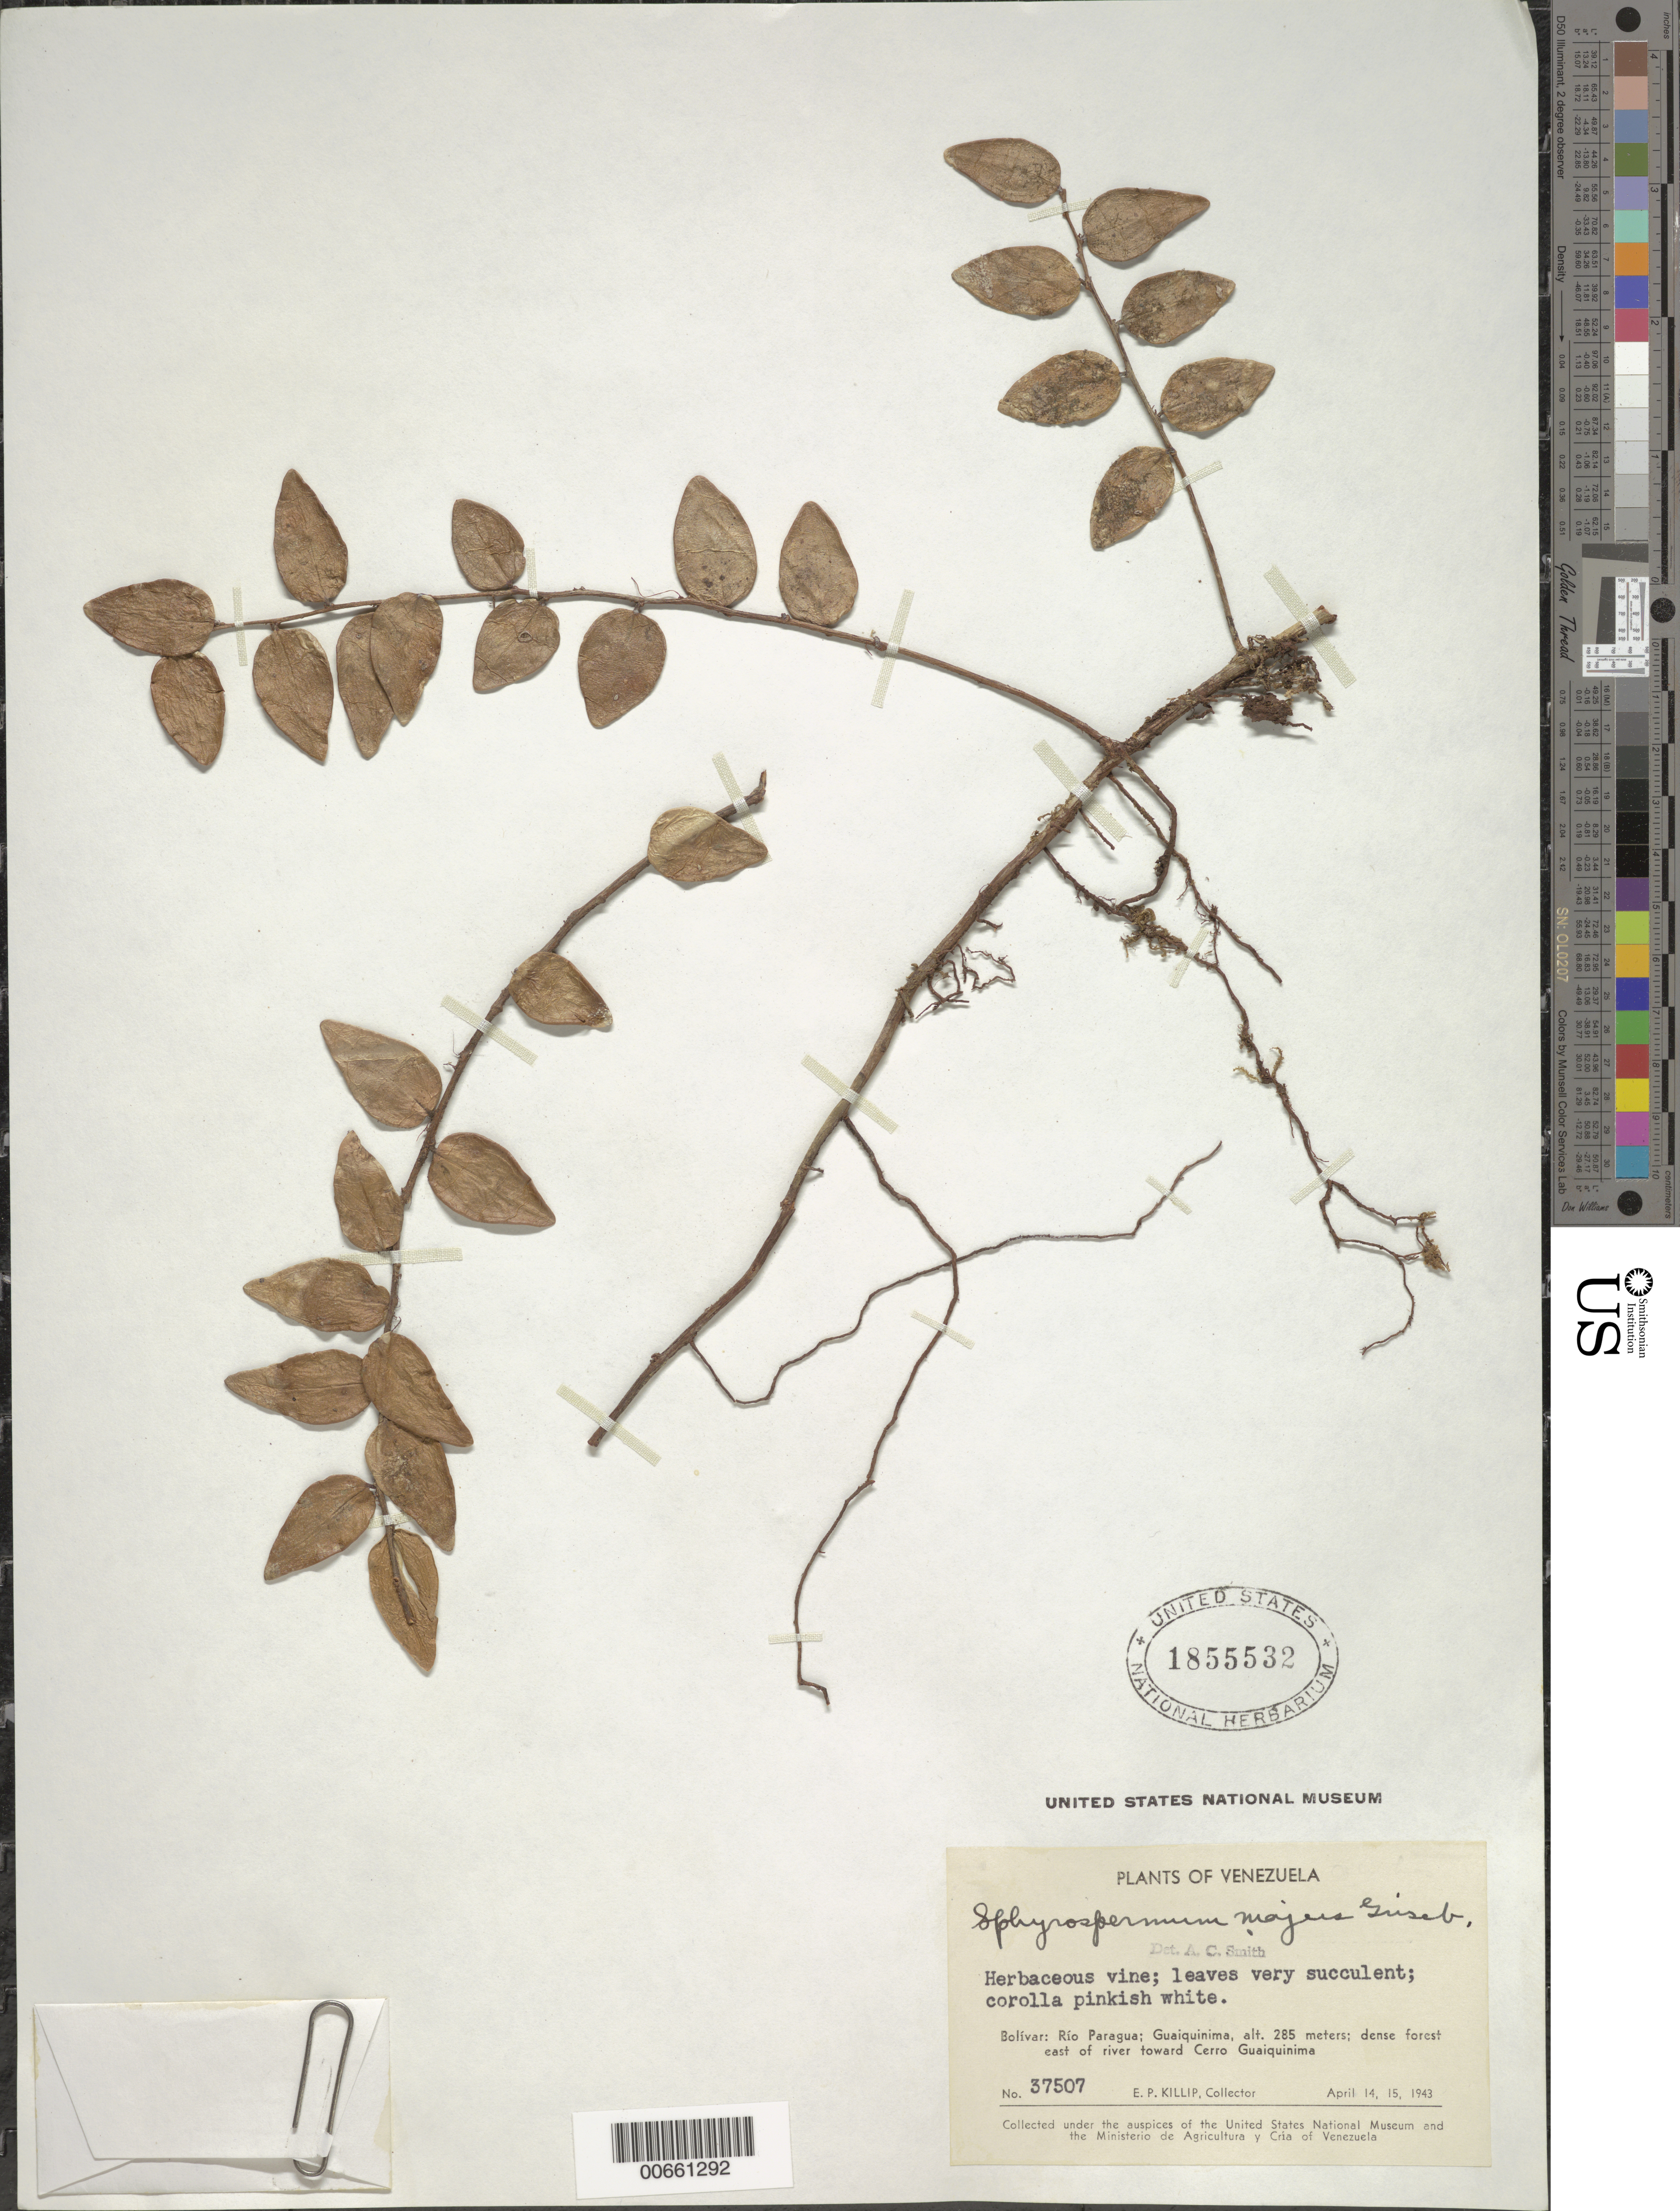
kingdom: Plantae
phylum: Tracheophyta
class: Magnoliopsida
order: Ericales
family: Ericaceae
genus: Sphyrospermum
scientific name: Sphyrospermum majus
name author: Griseb.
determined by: Smith, A. C.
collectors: E. P. Killip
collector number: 37507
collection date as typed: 14-Apr-43 to 15-Apr-43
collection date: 1943-04-14/1943-04-15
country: Venezuela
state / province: Bolívar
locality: Guaiquinima, Río Paragua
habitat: Dense forest along river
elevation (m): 285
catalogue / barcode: US 1855532